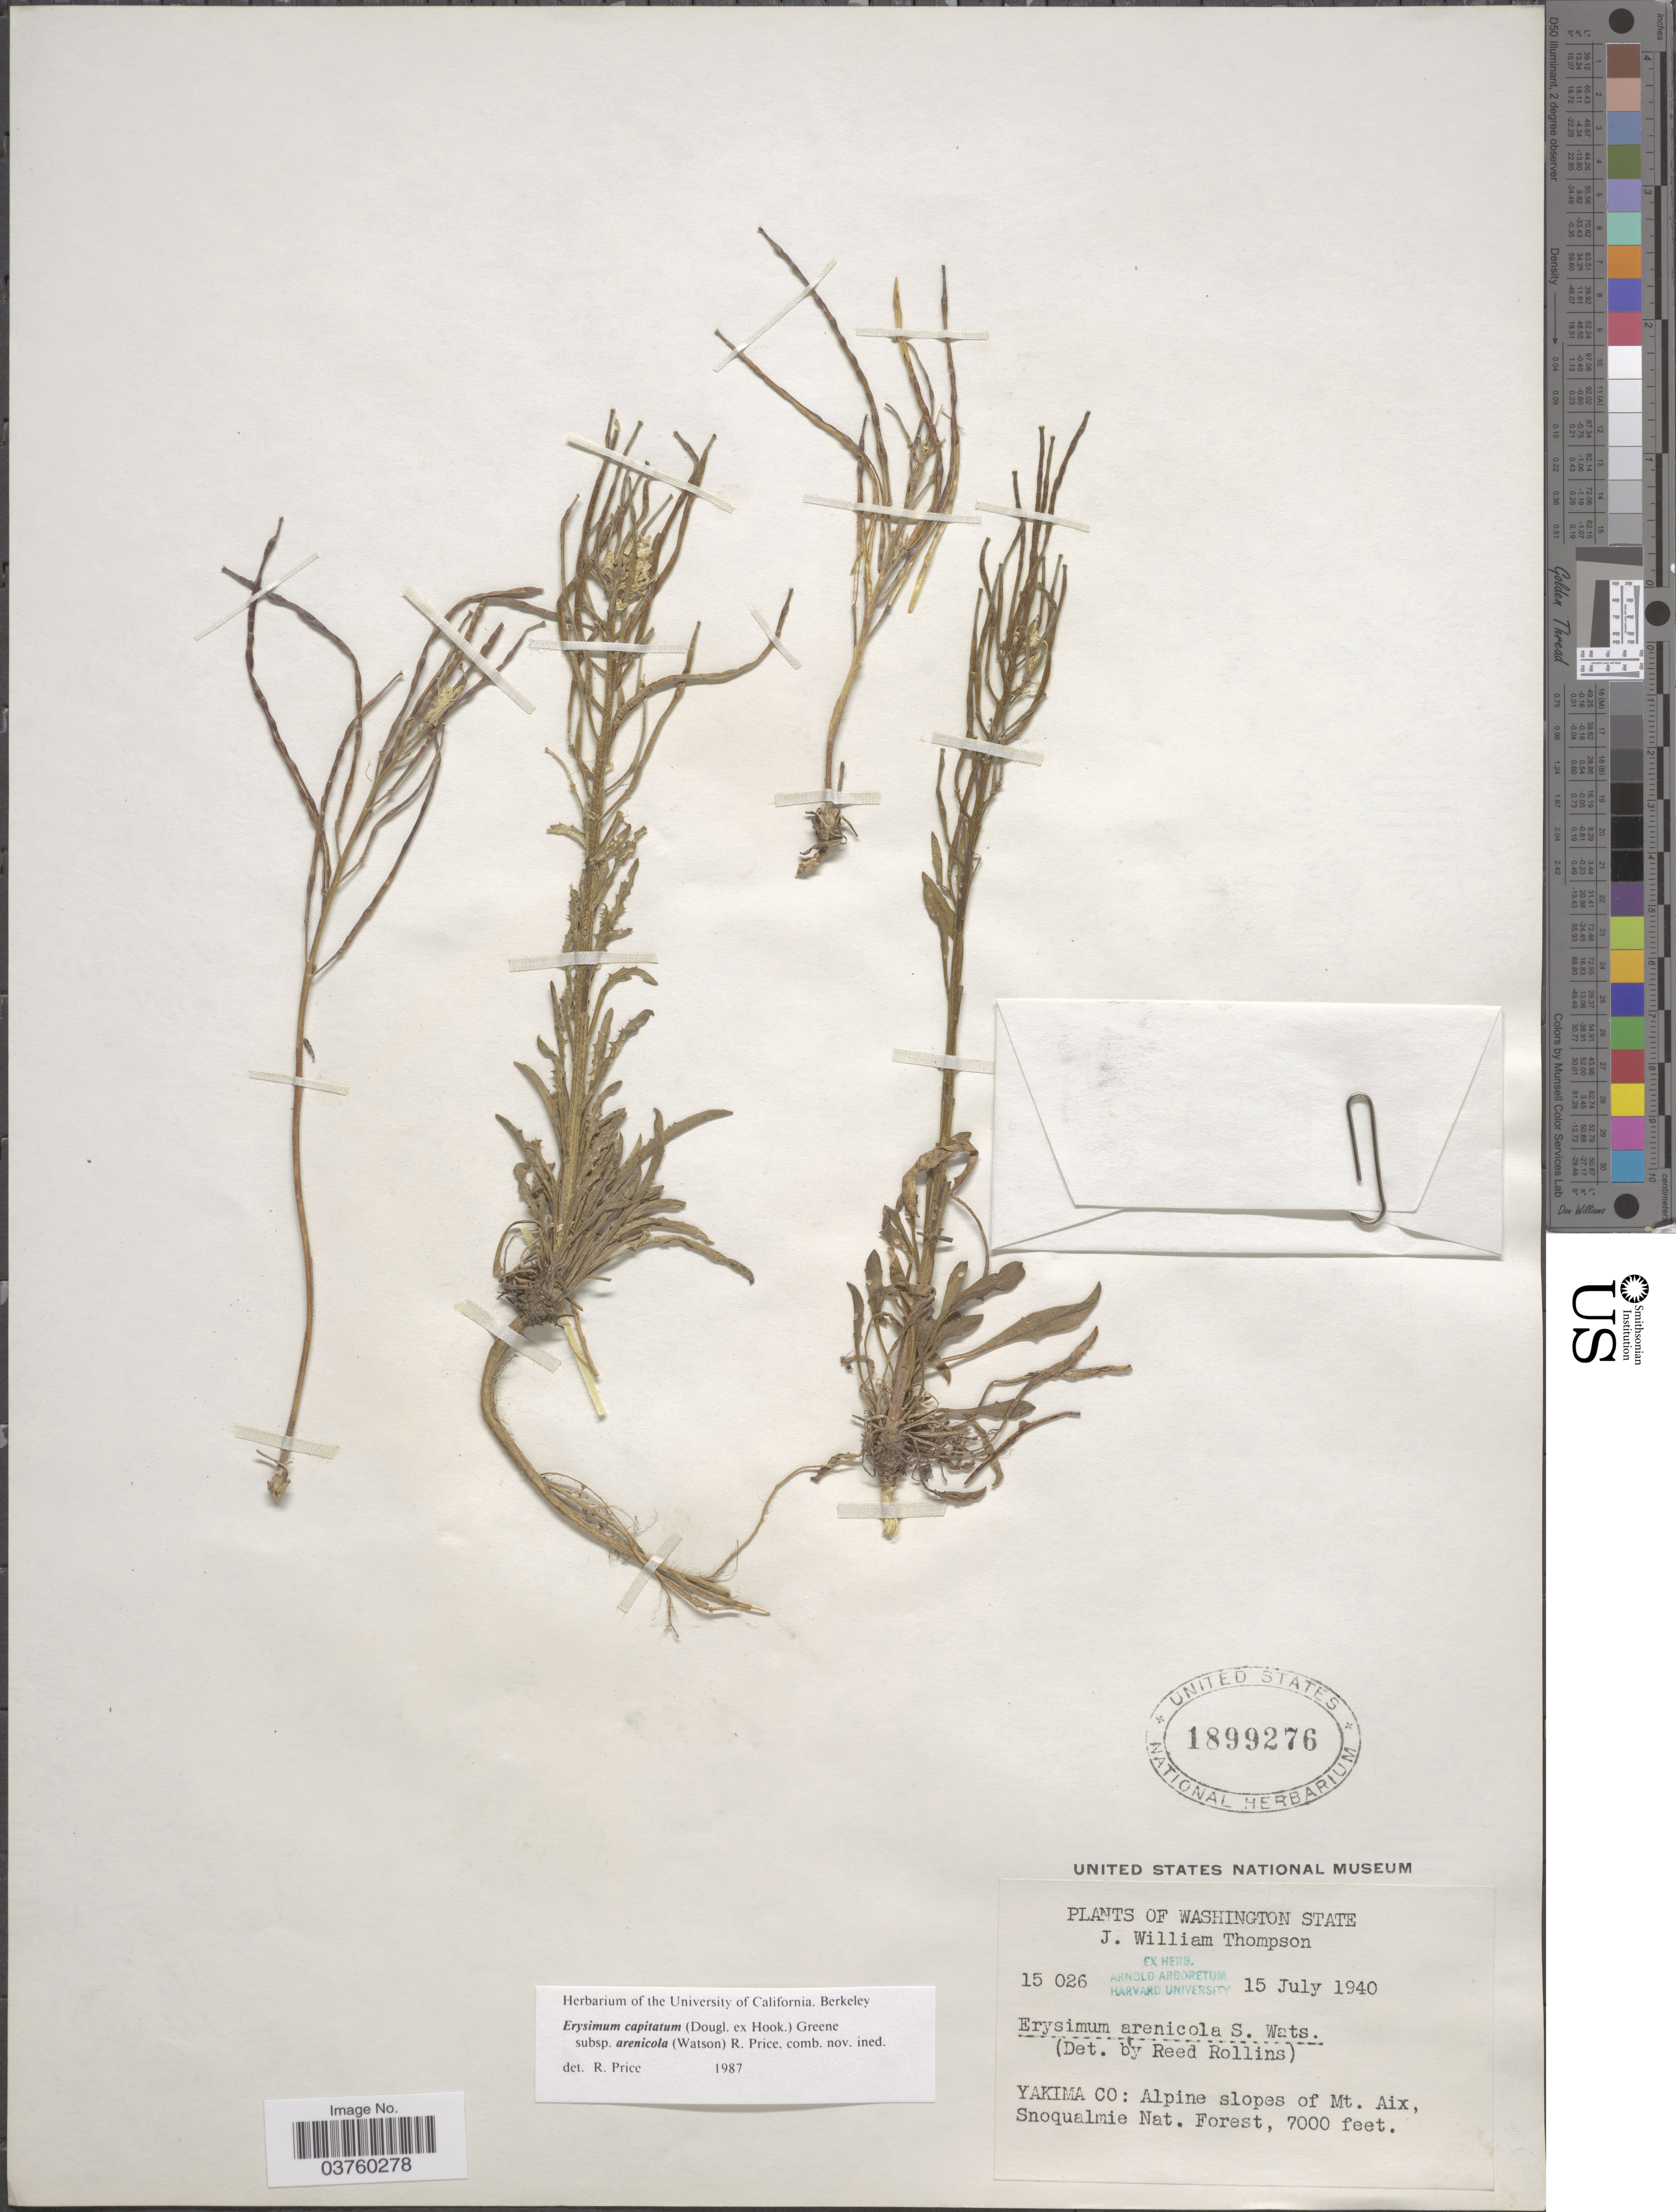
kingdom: Plantae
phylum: Tracheophyta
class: Magnoliopsida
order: Brassicales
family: Brassicaceae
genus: Erysimum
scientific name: Erysimum capitatum subsp. arenicola (S. Watson) R.A. Price, comb. nov. ined.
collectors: J. W. Thompson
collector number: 15026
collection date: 1940-07-15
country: United States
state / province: Washington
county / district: Yakima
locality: Yakima Co: Alpine slopes of Mt. Aix, Snoqualmie Nat. Forest.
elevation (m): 2134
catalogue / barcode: US 1899276